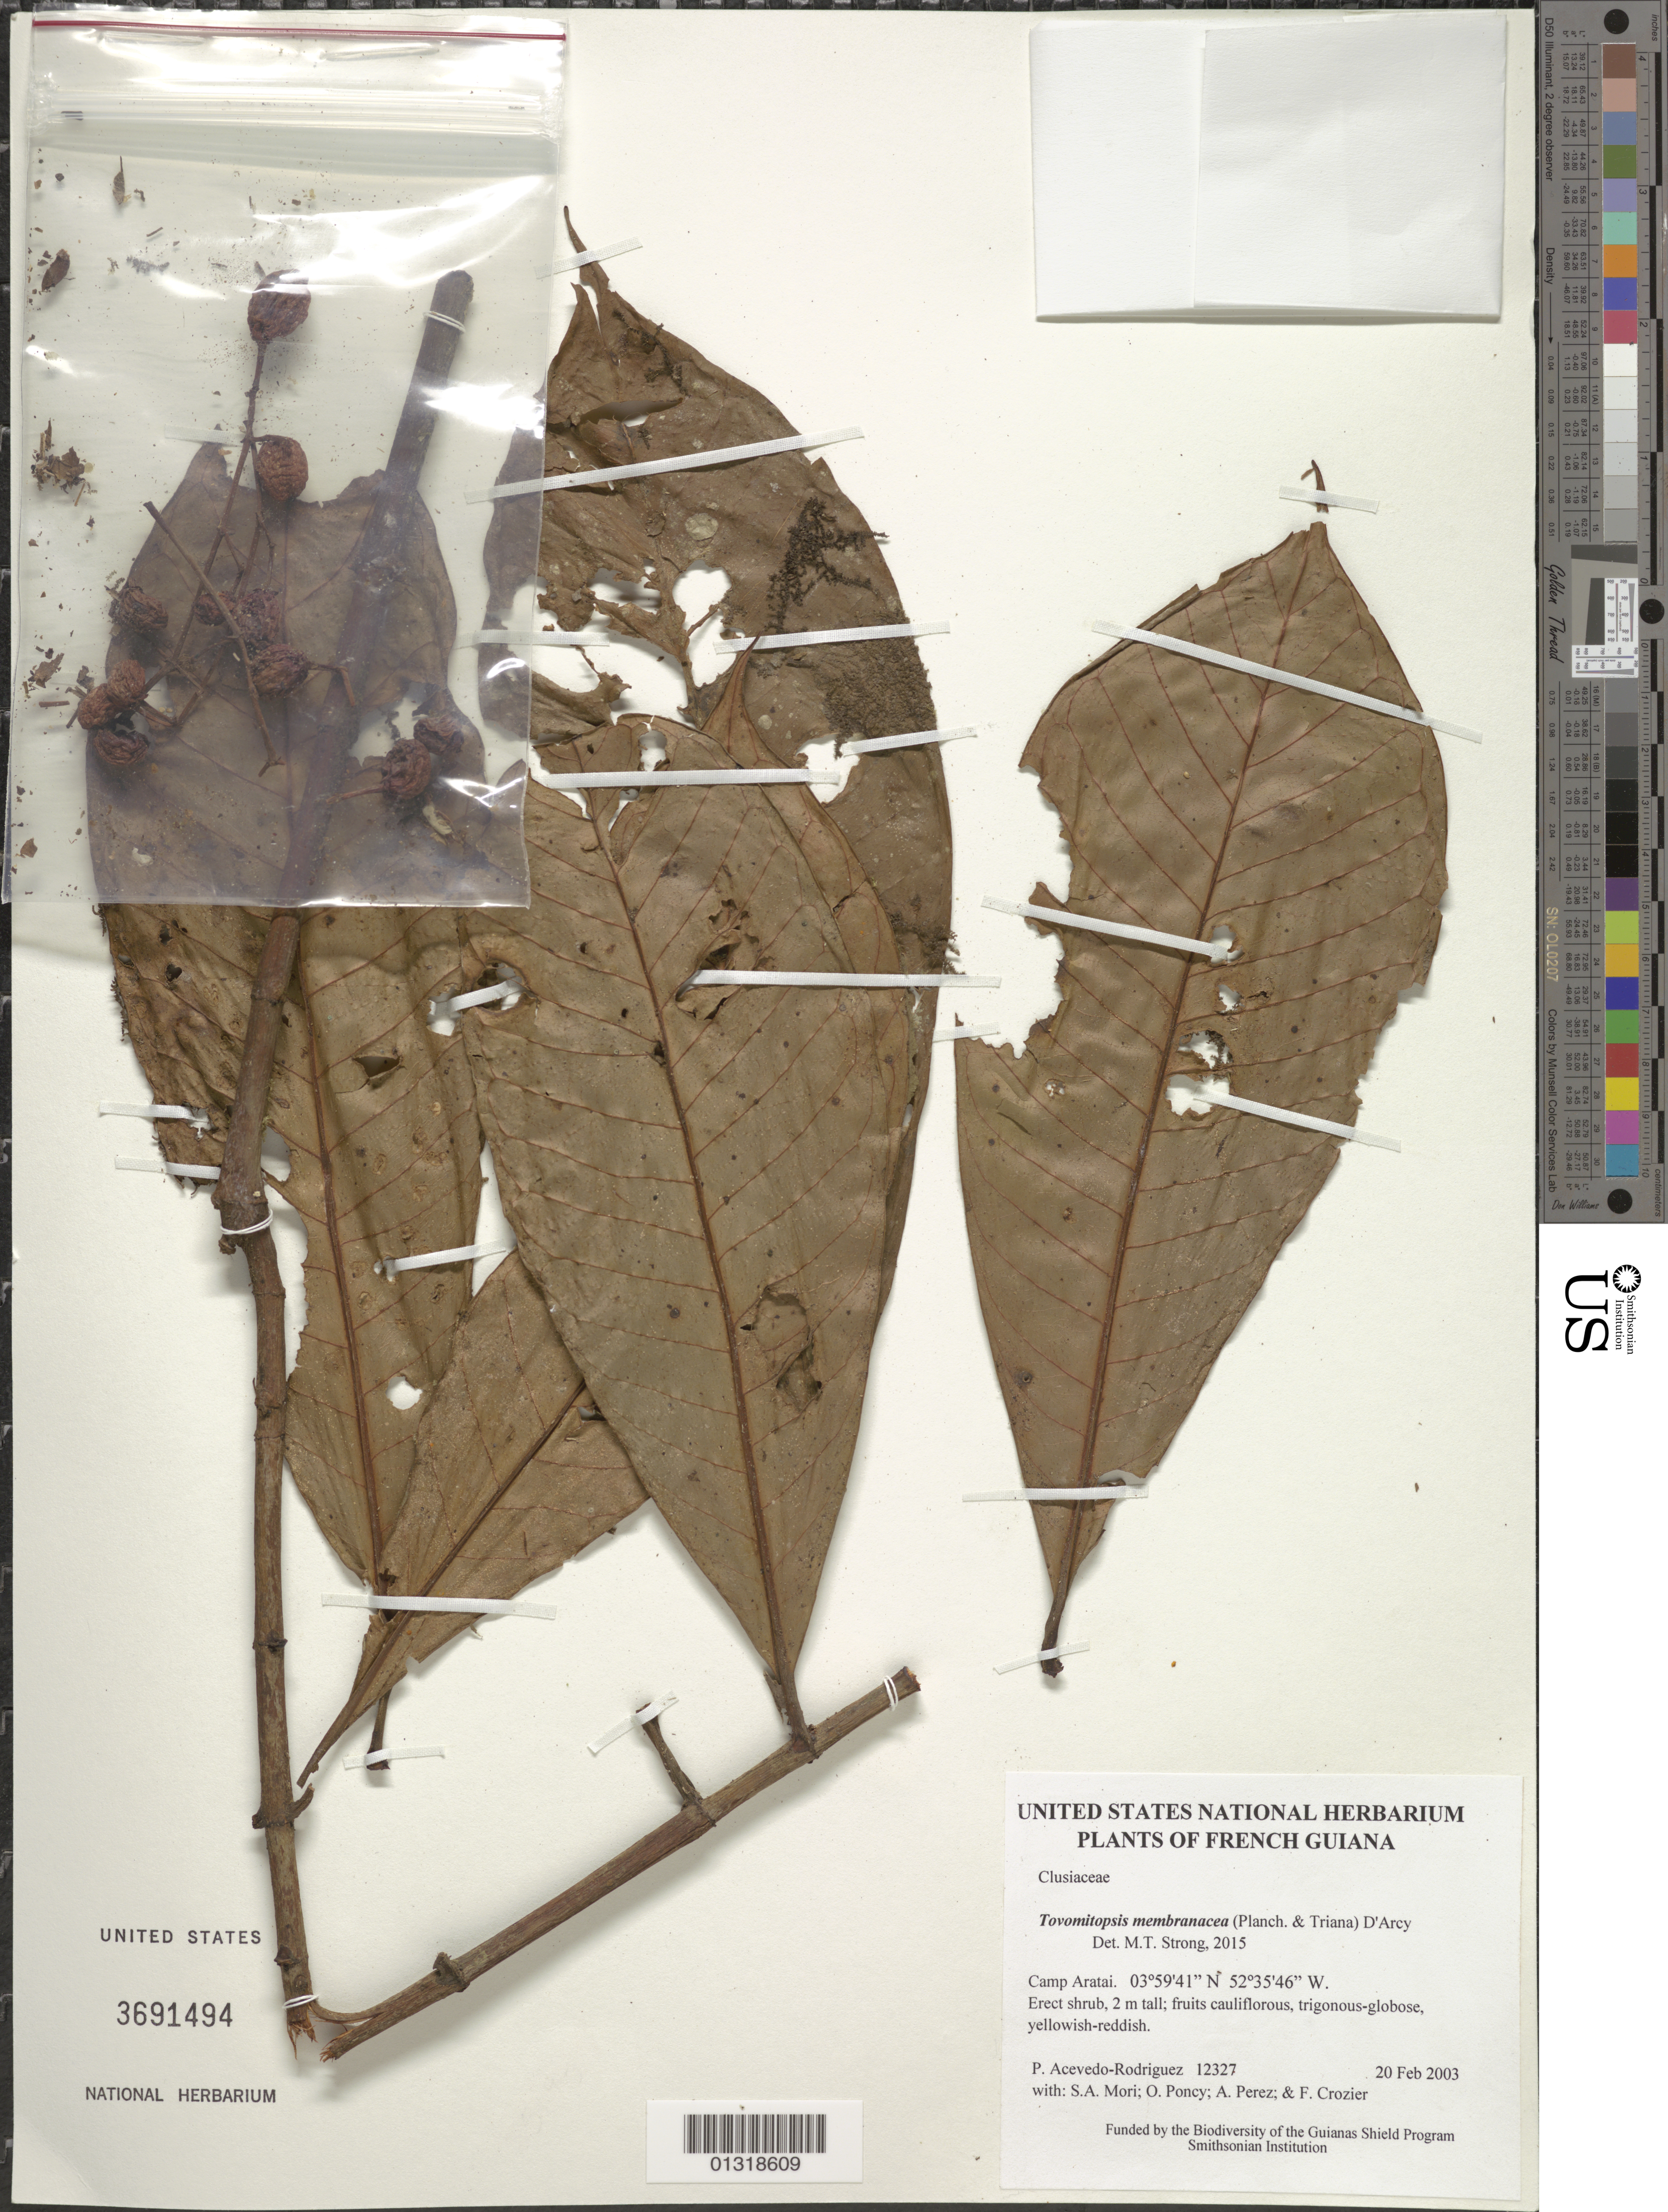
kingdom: Plantae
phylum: Tracheophyta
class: Magnoliopsida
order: Malpighiales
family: Clusiaceae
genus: Tovomitopsis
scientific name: Tovomitopsis membranacea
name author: (Planch. & Triana) D'Arcy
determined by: Strong, M. T., (US), Smithsonian Institution - National Museum of Natural History (UNITED STATES)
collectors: P. Acevedo-Rodr., S. Mori, O. Poncy, A. Pérez & F. Crozier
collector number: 12327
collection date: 2003-02-20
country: French Guiana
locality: Camp Aratai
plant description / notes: US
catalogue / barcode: US 3691494